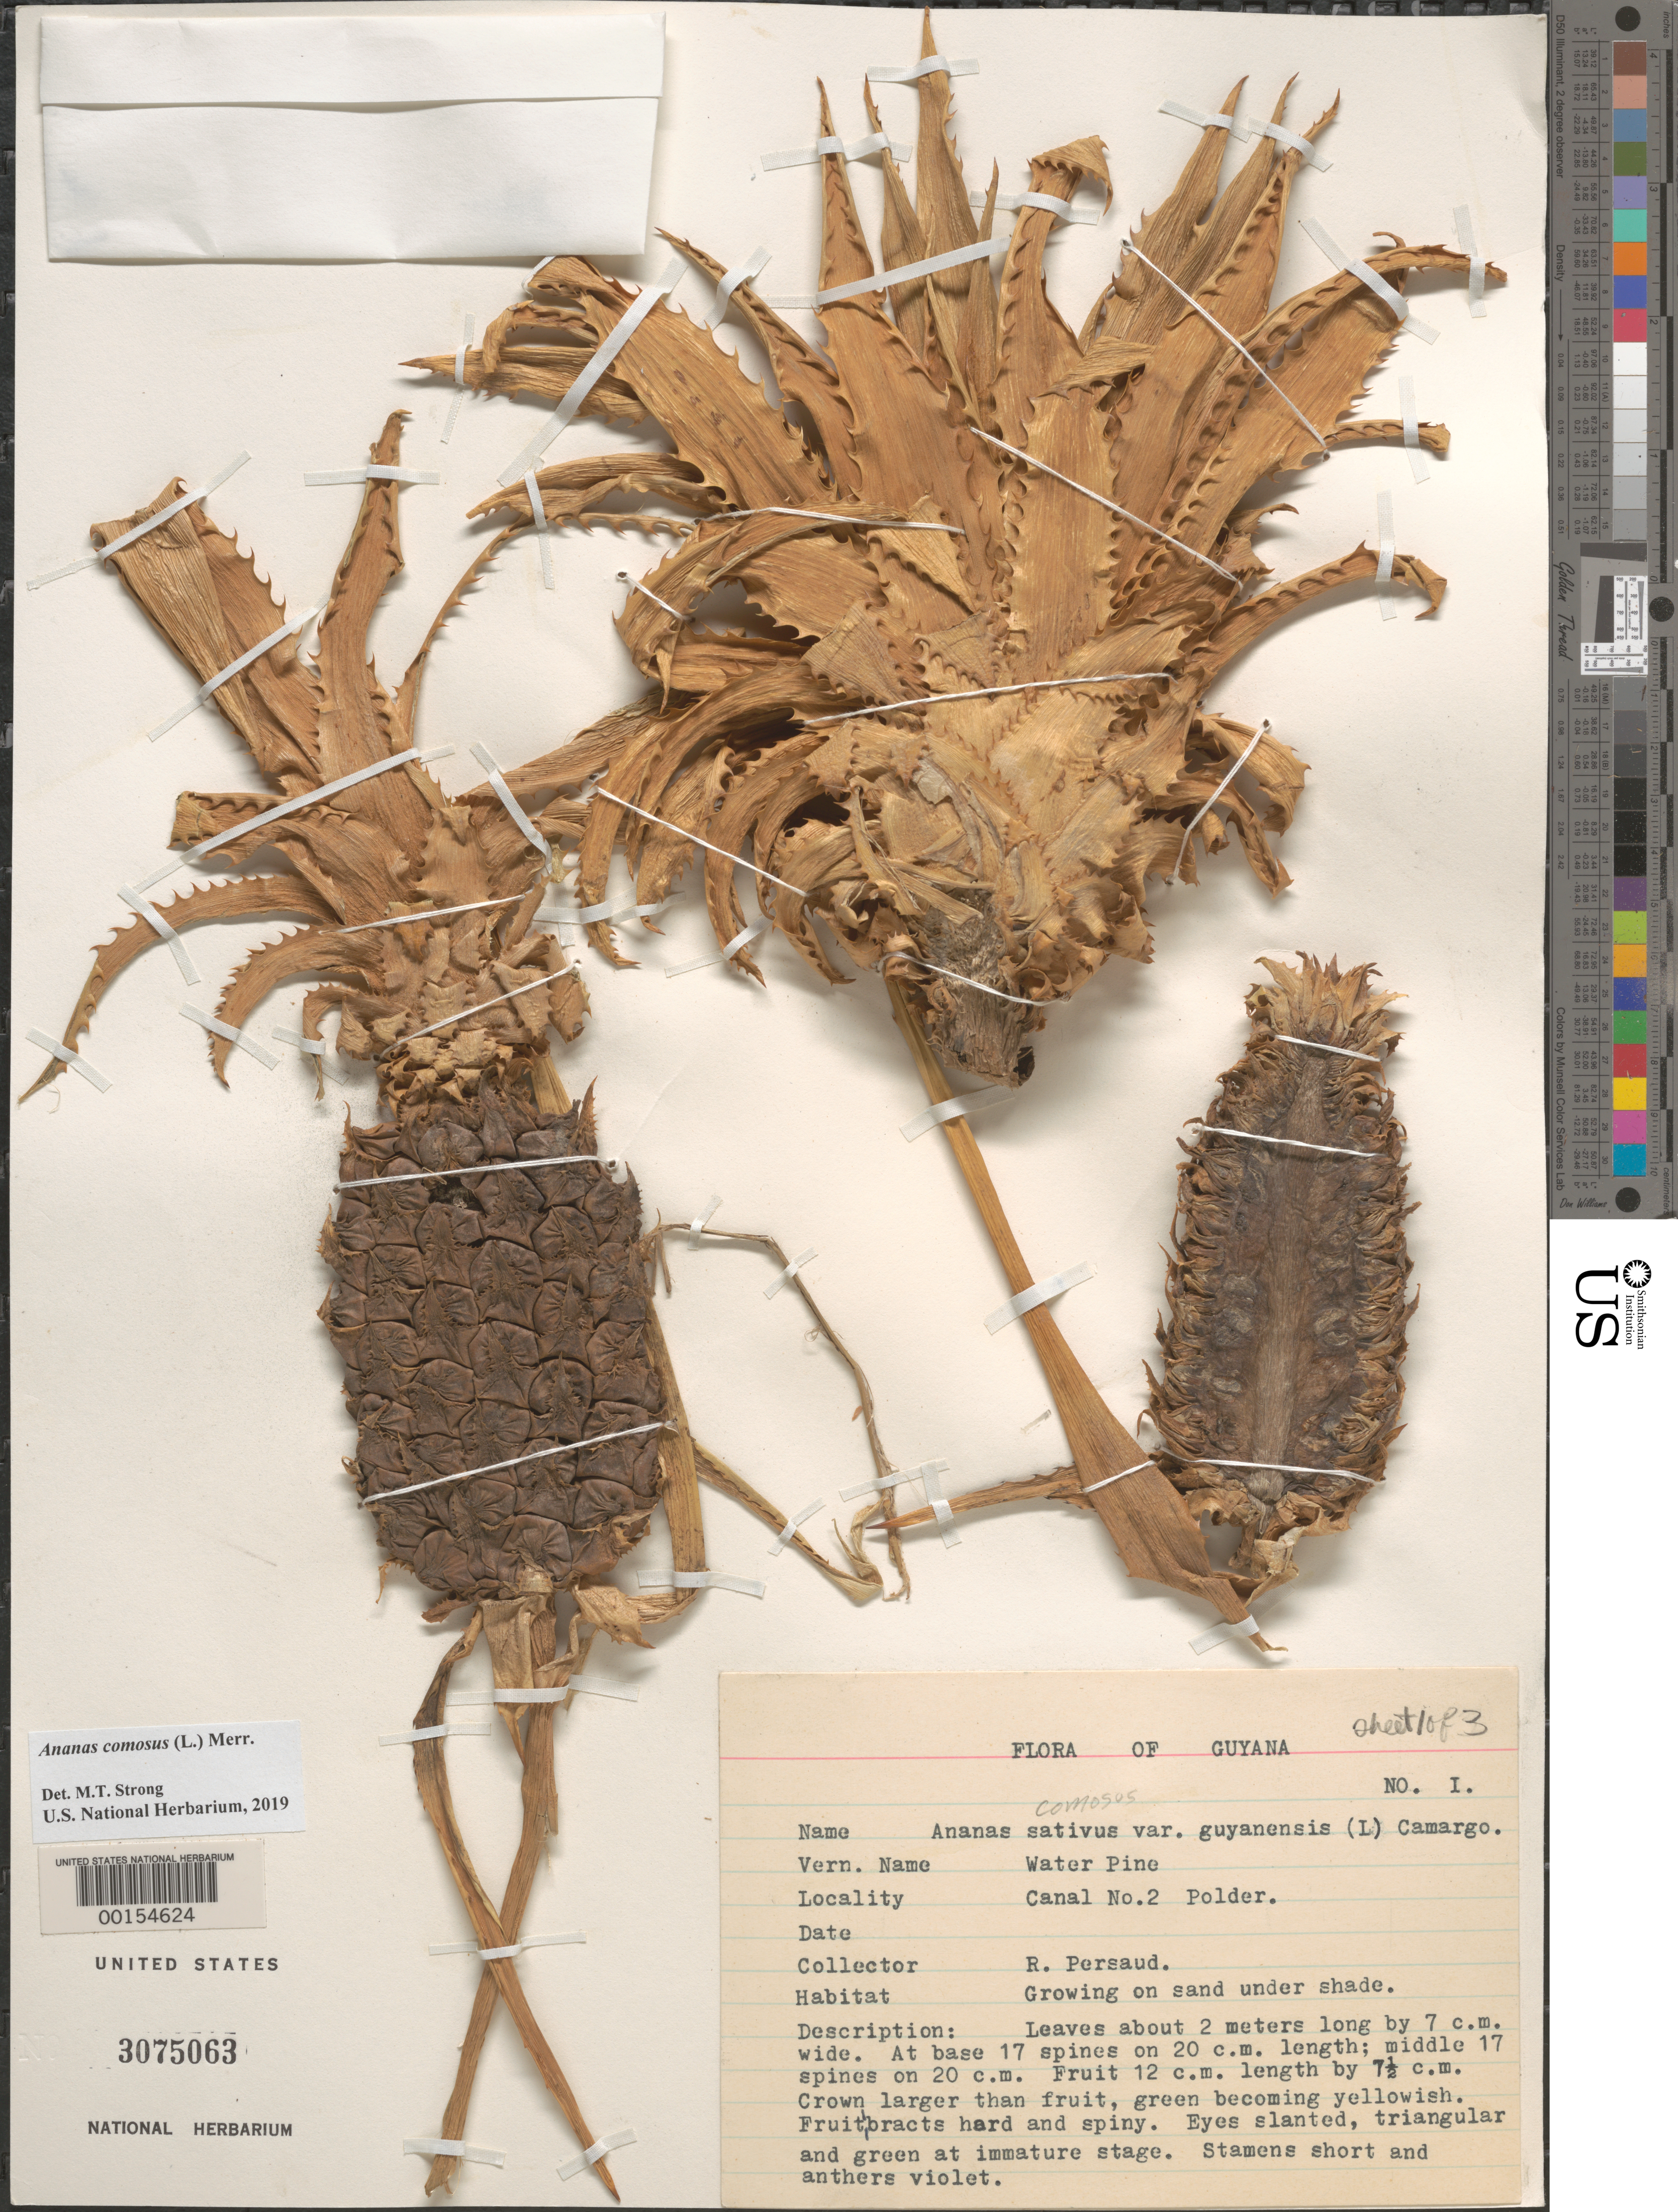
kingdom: Plantae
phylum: Tracheophyta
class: Liliopsida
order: Poales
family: Bromeliaceae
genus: Ananas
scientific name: Ananas comosus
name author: (L.) Merr.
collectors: A. Persaud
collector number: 1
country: Guyana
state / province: Essequibo Isl-W. Demerara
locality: Canal no. 2, Polder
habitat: On sand in shade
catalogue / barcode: US 3075063